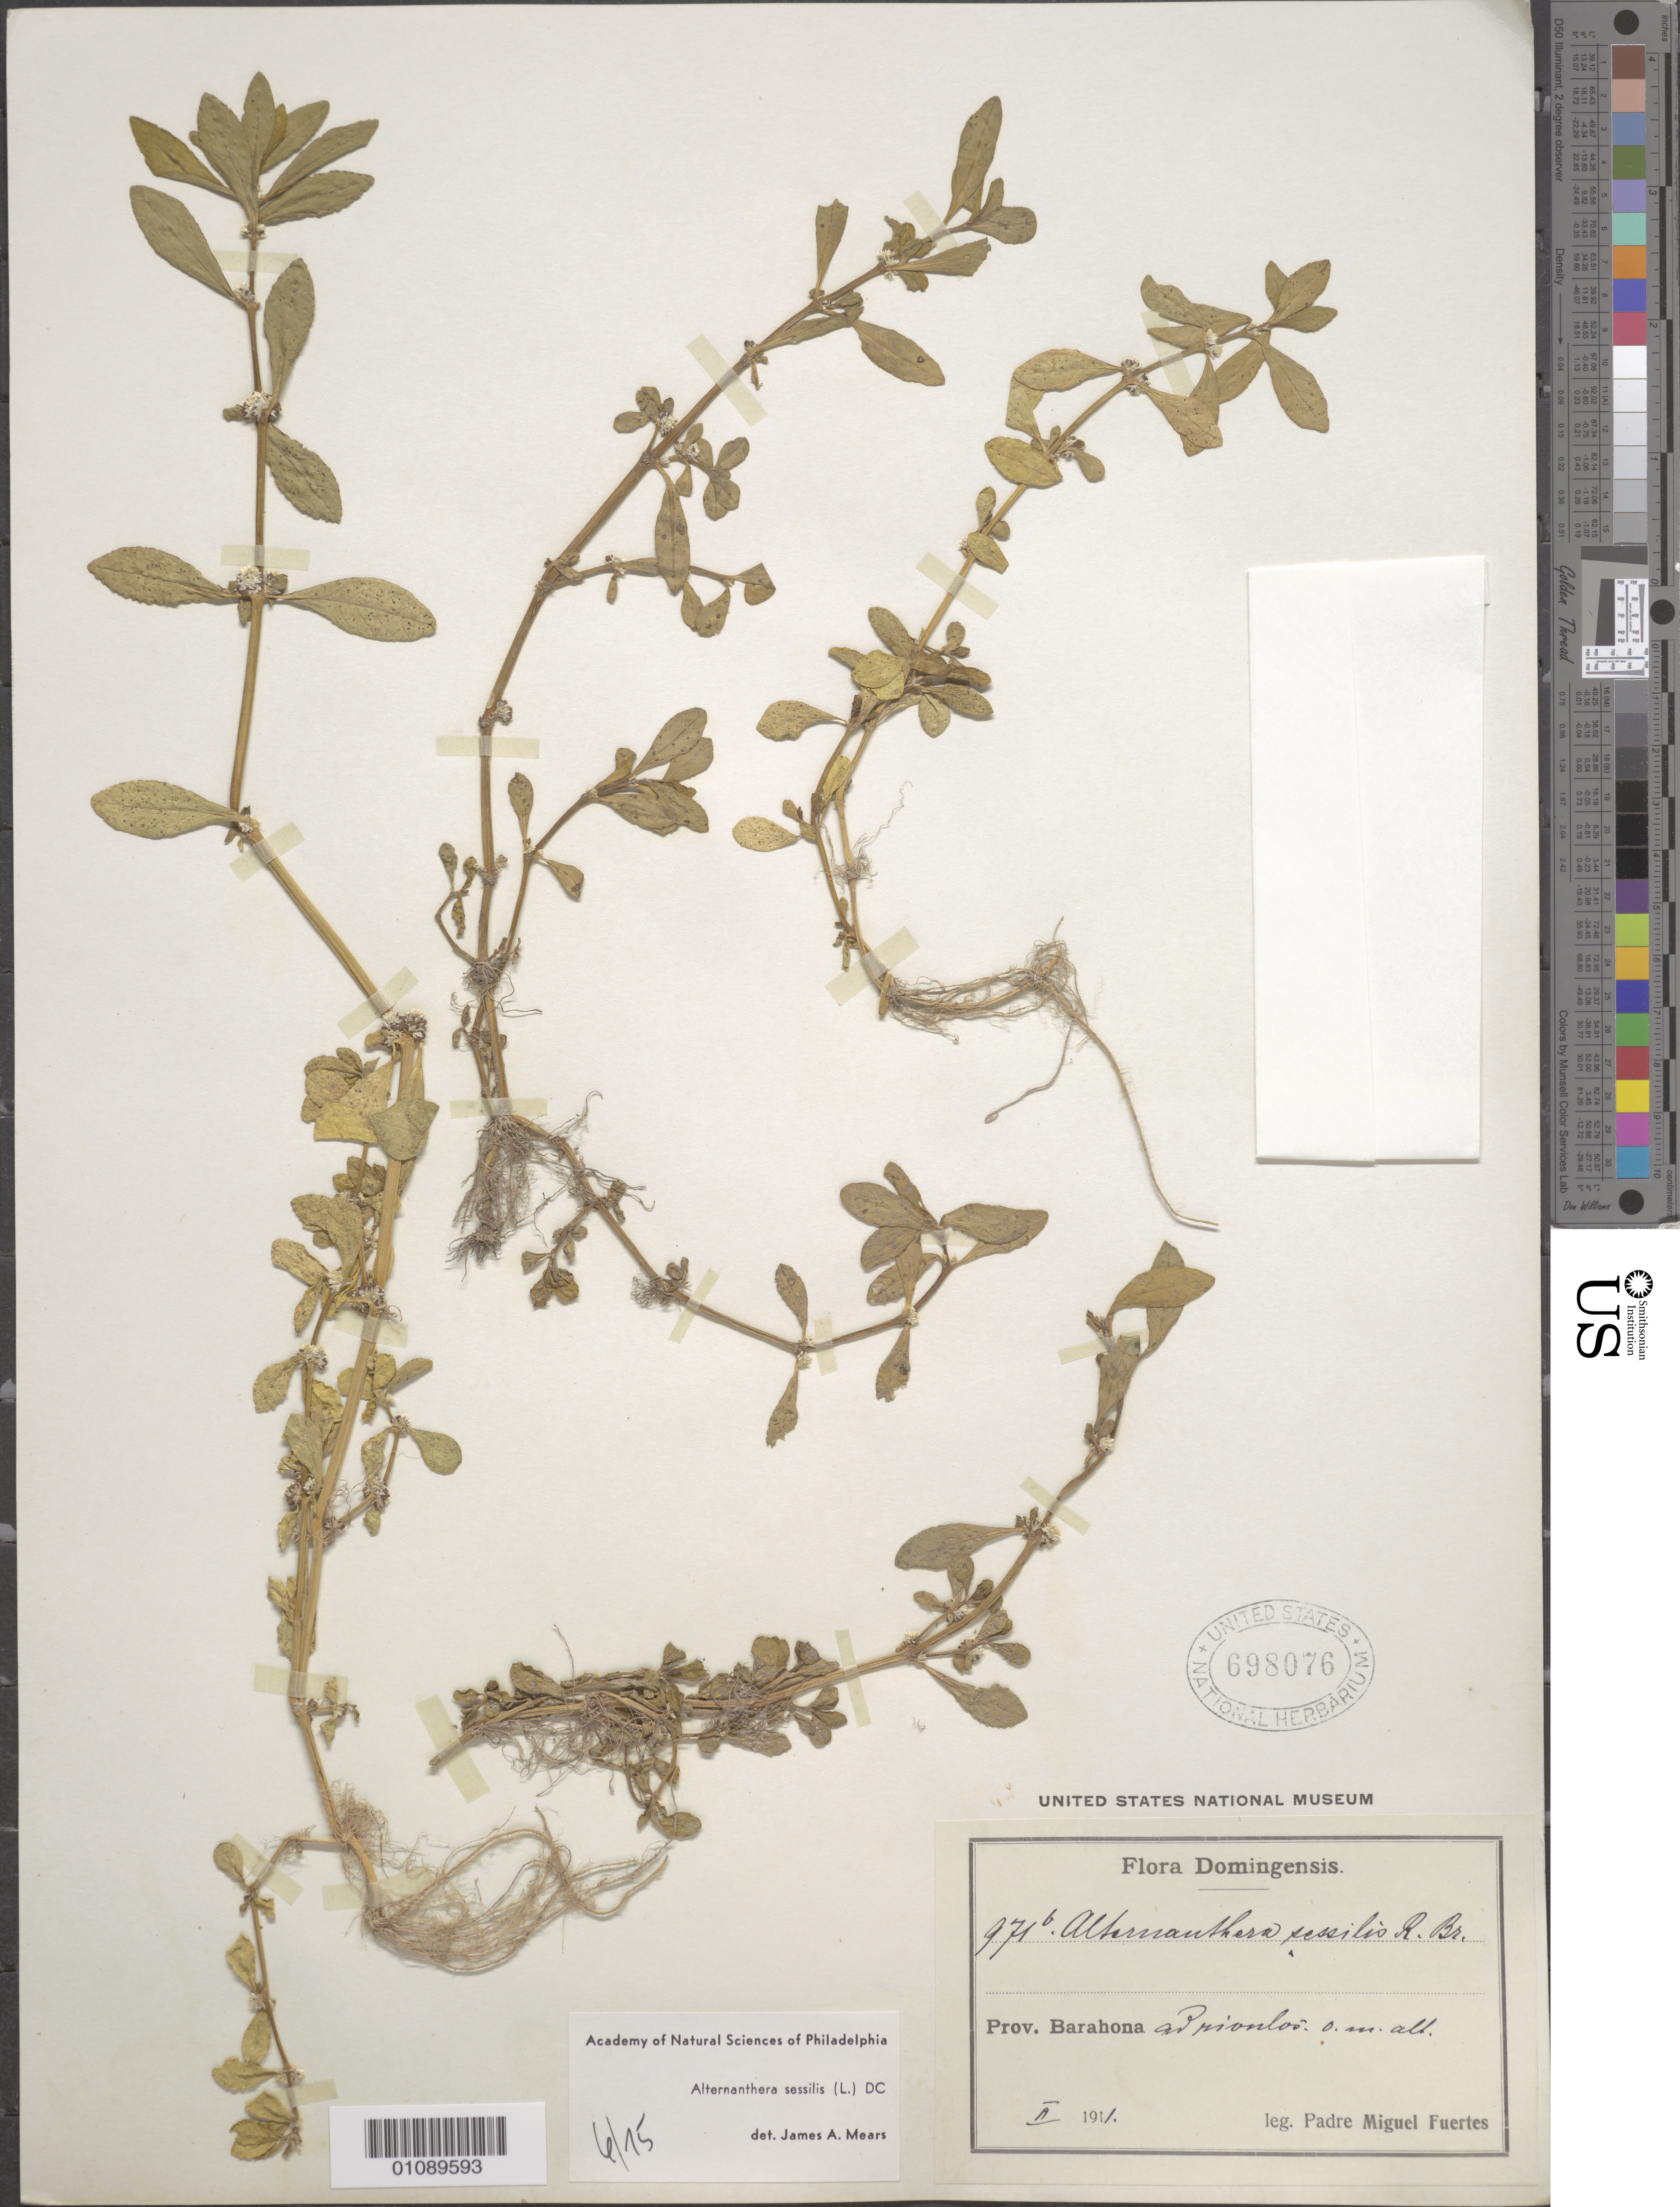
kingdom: Plantae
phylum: Tracheophyta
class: Magnoliopsida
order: Caryophyllales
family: Amaranthaceae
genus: Alternanthera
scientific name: Alternanthera sessilis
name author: (L.) DC.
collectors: M. D. Fuertes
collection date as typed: Feb 1911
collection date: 1911-02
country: Dominican Republic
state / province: Barahona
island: Hispaniola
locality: Prionlos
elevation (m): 0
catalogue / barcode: US 698076